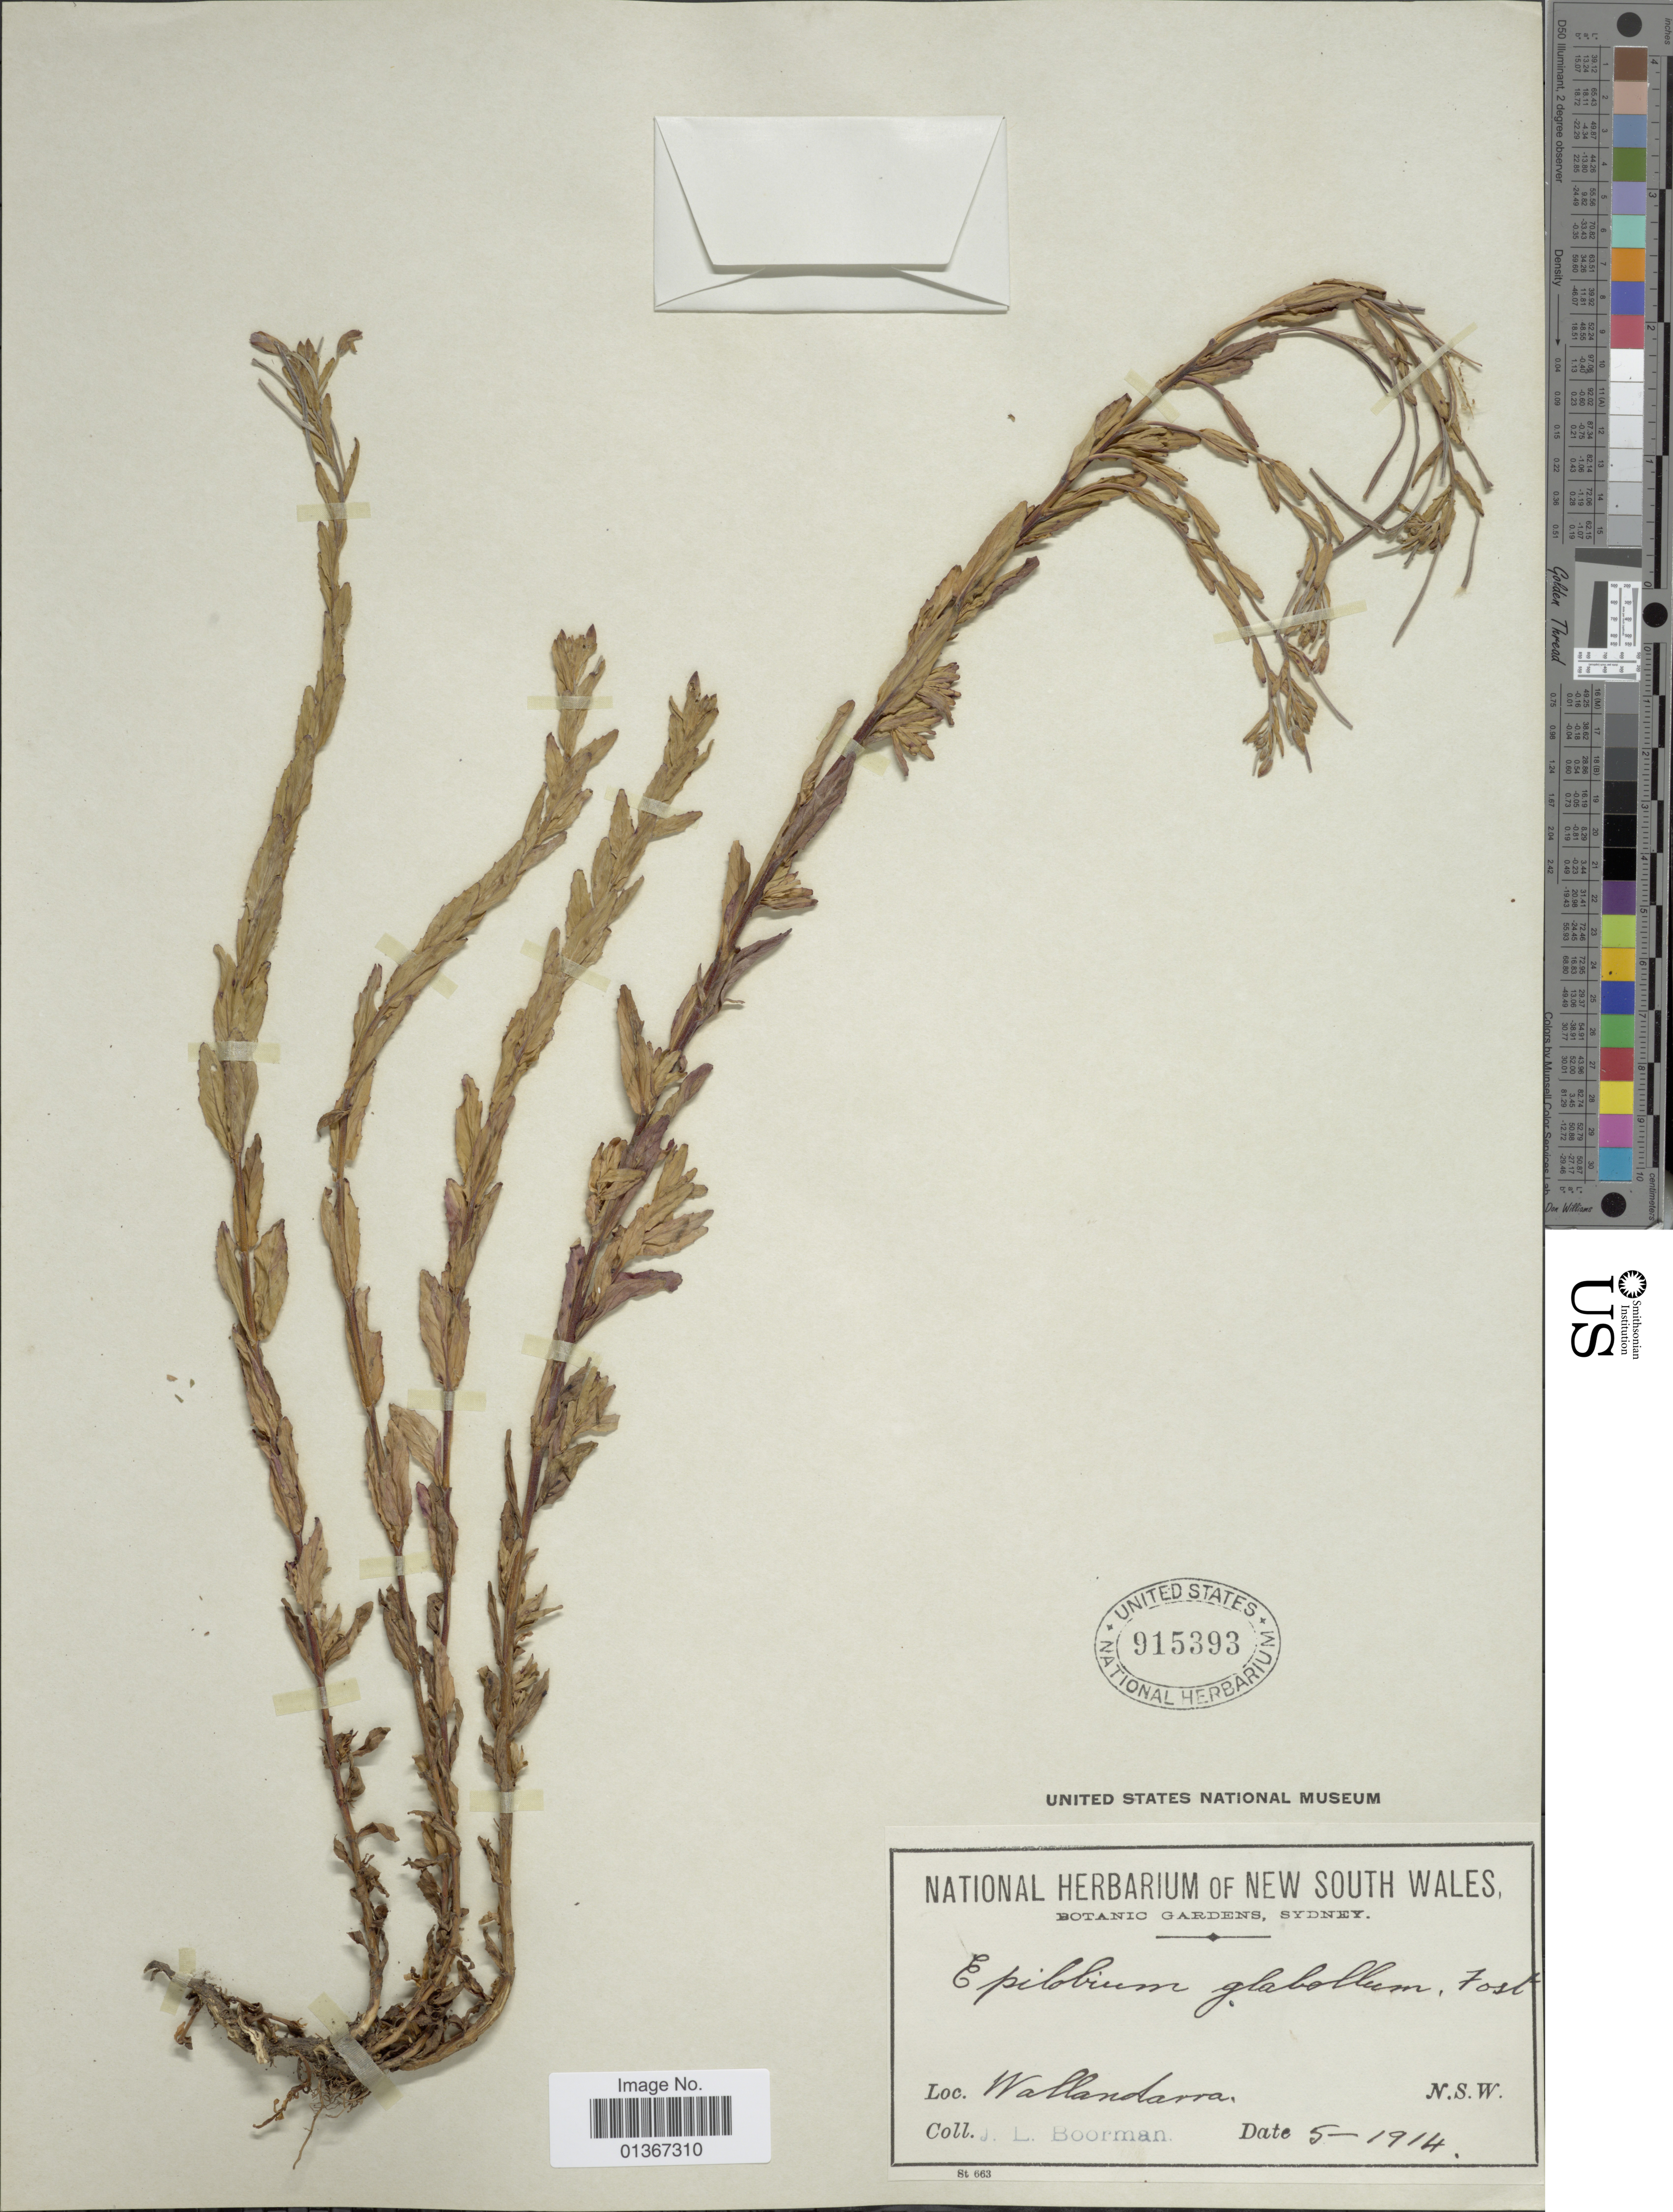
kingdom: Plantae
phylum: Tracheophyta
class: Magnoliopsida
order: Myrtales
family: Onagraceae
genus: Epilobium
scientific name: Epilobium glabellum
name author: G. Forst.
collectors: J. Boorman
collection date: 1914-05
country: Australia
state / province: New South Wales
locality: Wallandarra.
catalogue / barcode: US 915393